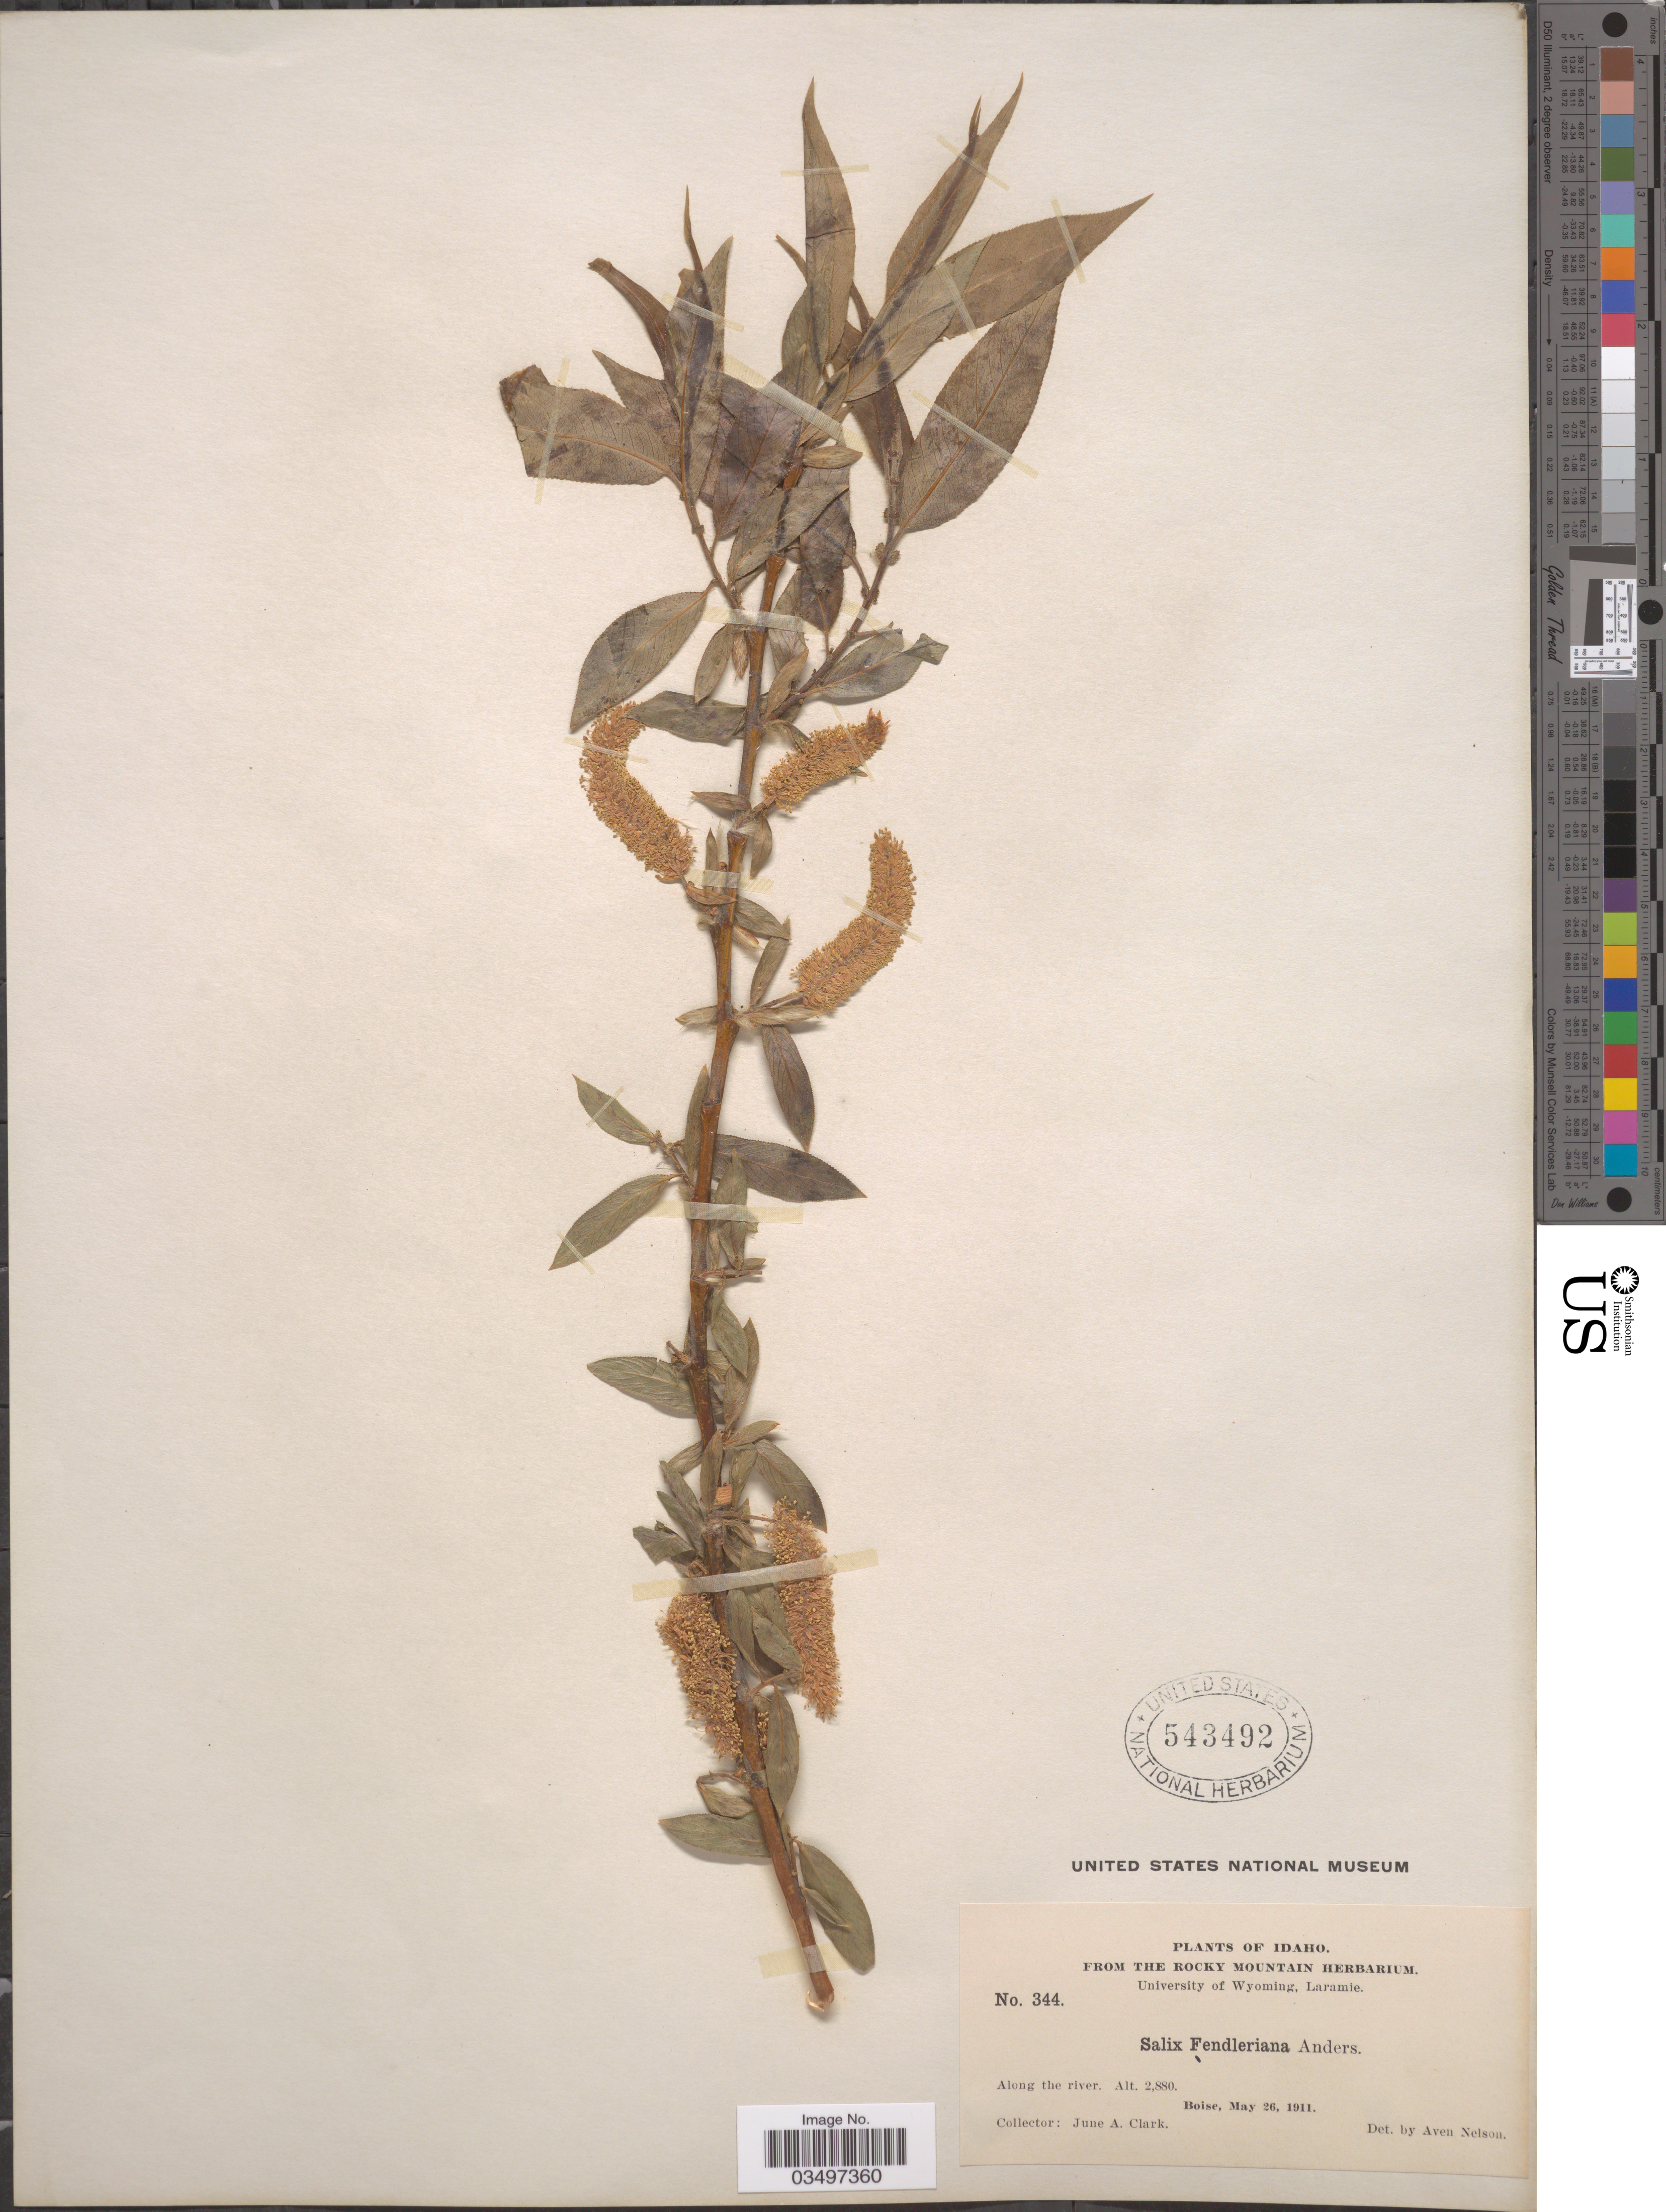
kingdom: Plantae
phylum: Tracheophyta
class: Magnoliopsida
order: Malpighiales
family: Salicaceae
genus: Salix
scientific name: Salix fendleriana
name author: Andersson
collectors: J. A. Clark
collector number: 344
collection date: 1911-05-26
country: United States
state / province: Idaho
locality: Boise.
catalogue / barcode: US 543492